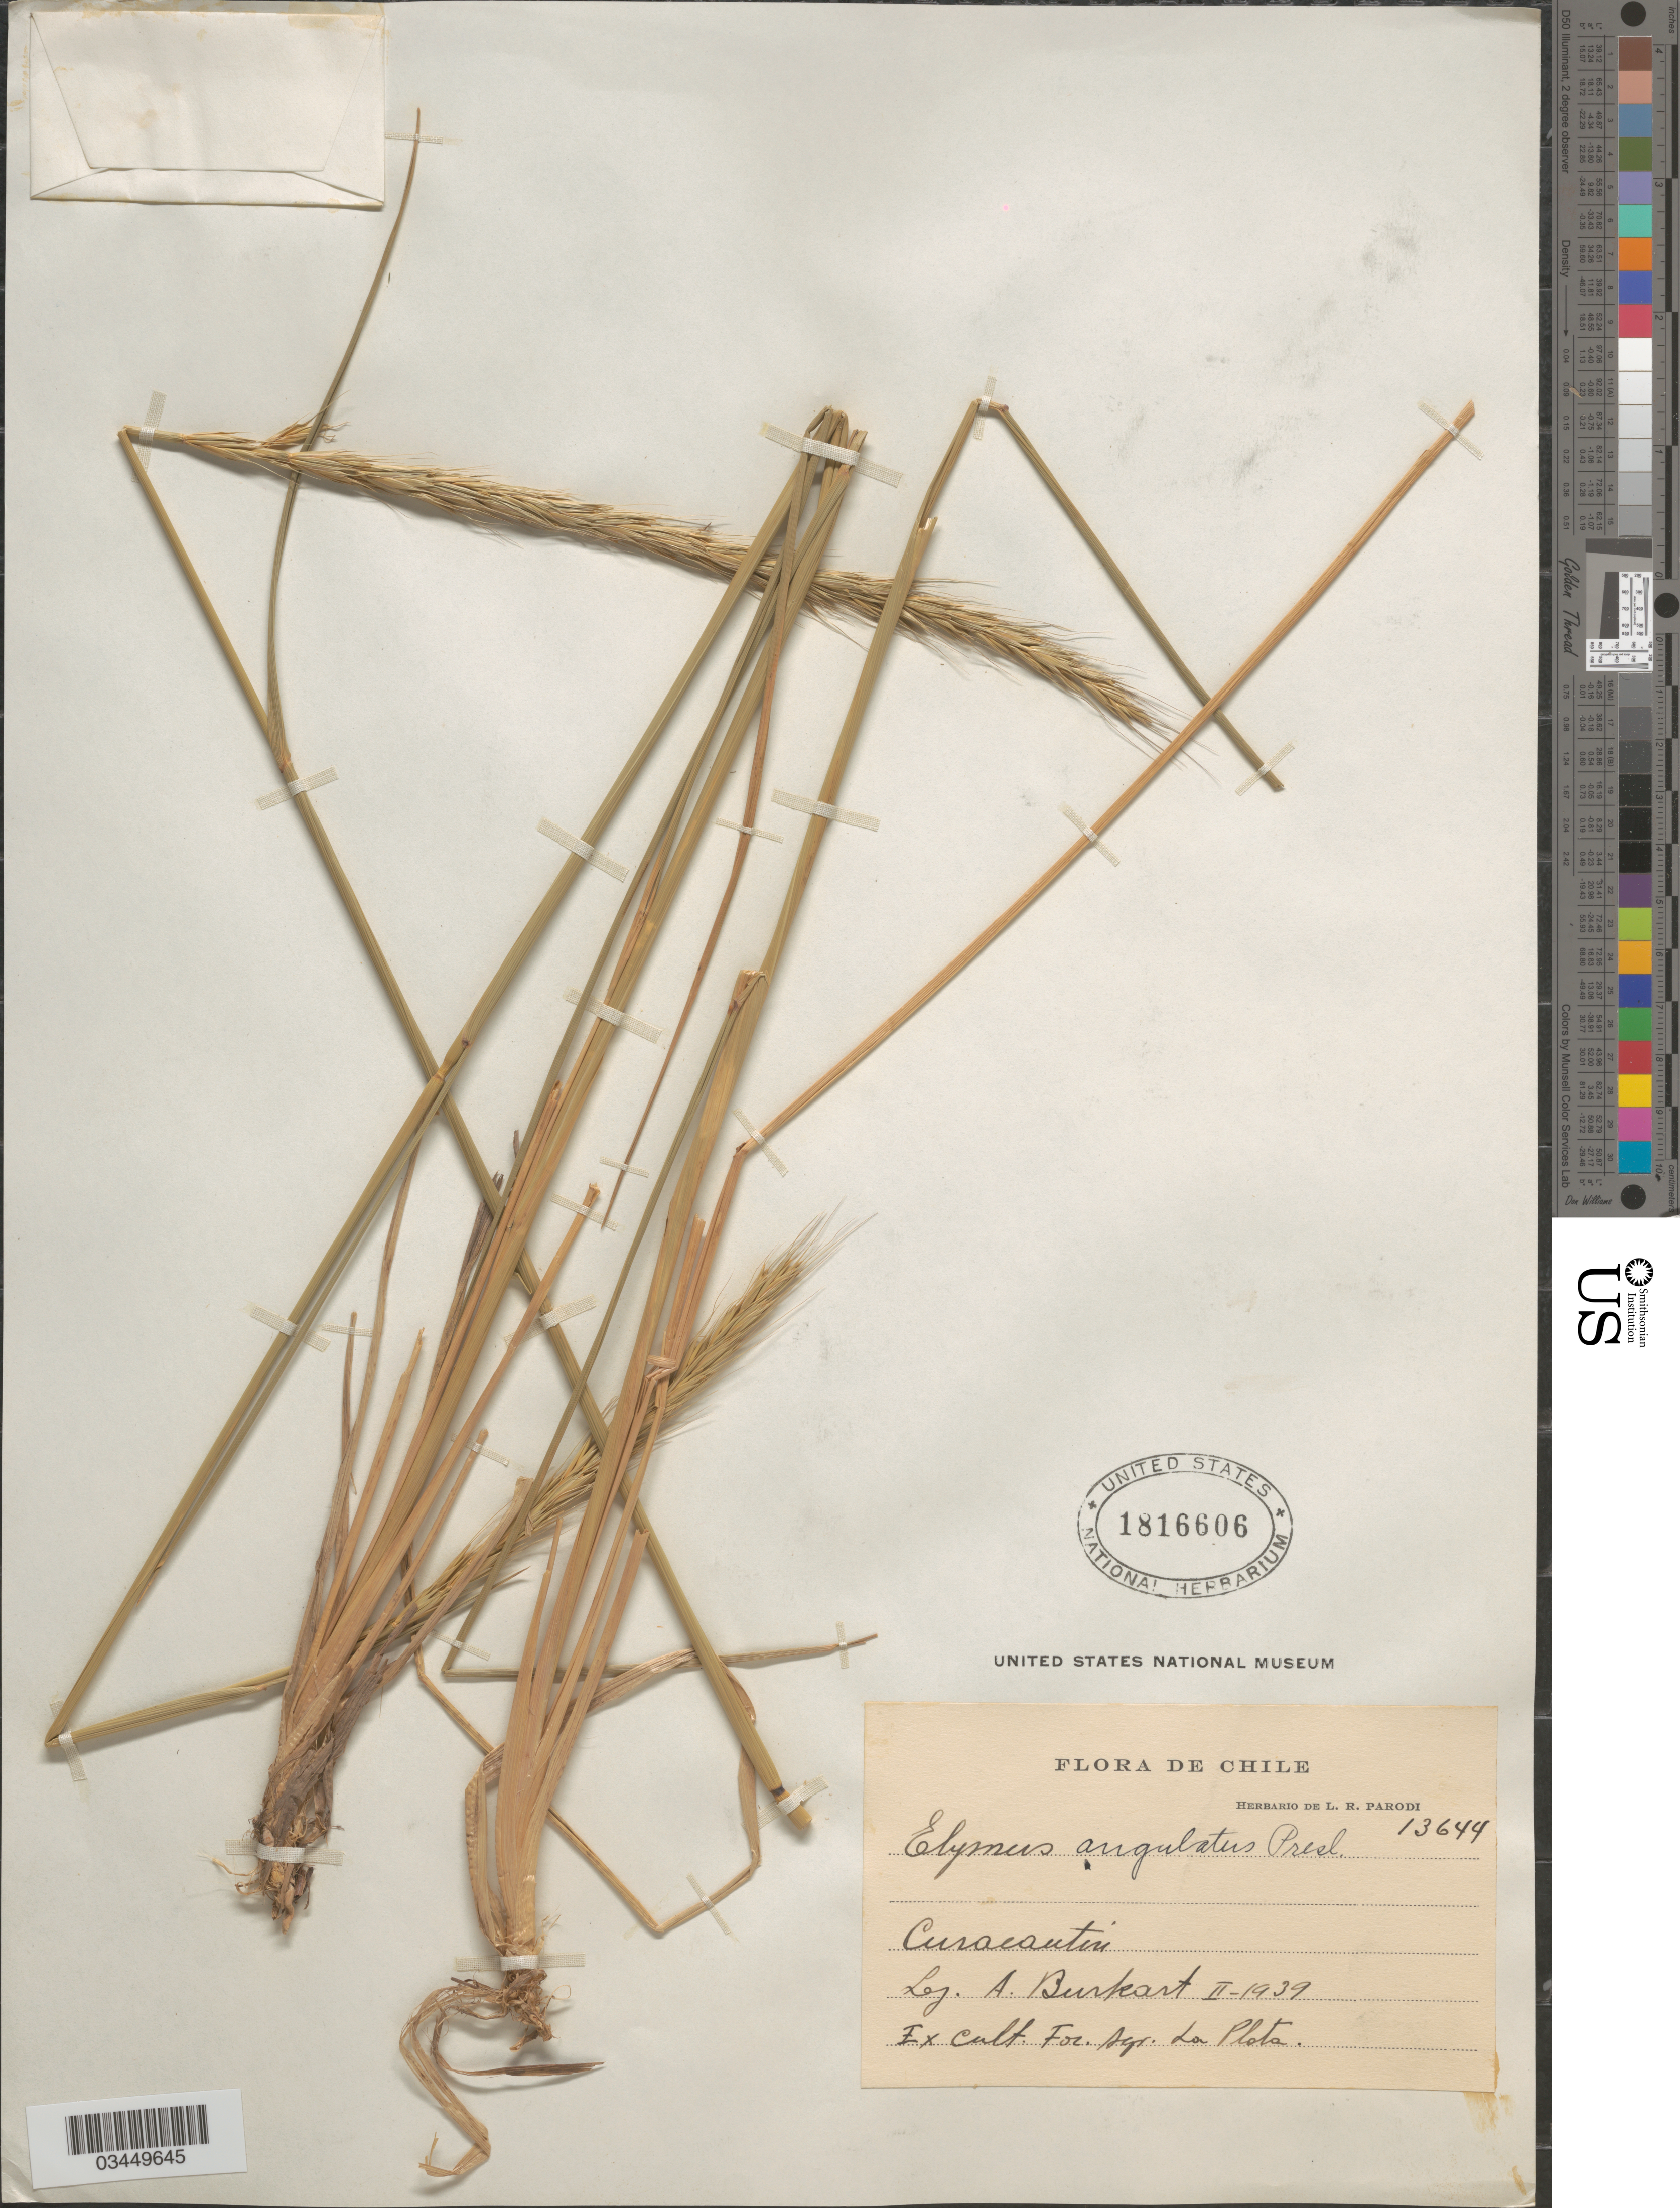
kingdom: Plantae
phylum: Tracheophyta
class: Liliopsida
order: Poales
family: Poaceae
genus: Elymus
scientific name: Elymus angulatus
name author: J. Presl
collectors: A. E. Burkart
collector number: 13644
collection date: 1939-02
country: Chile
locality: Curacautin. Ex Cult. For. Agr. La Plata.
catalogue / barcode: US 1816606